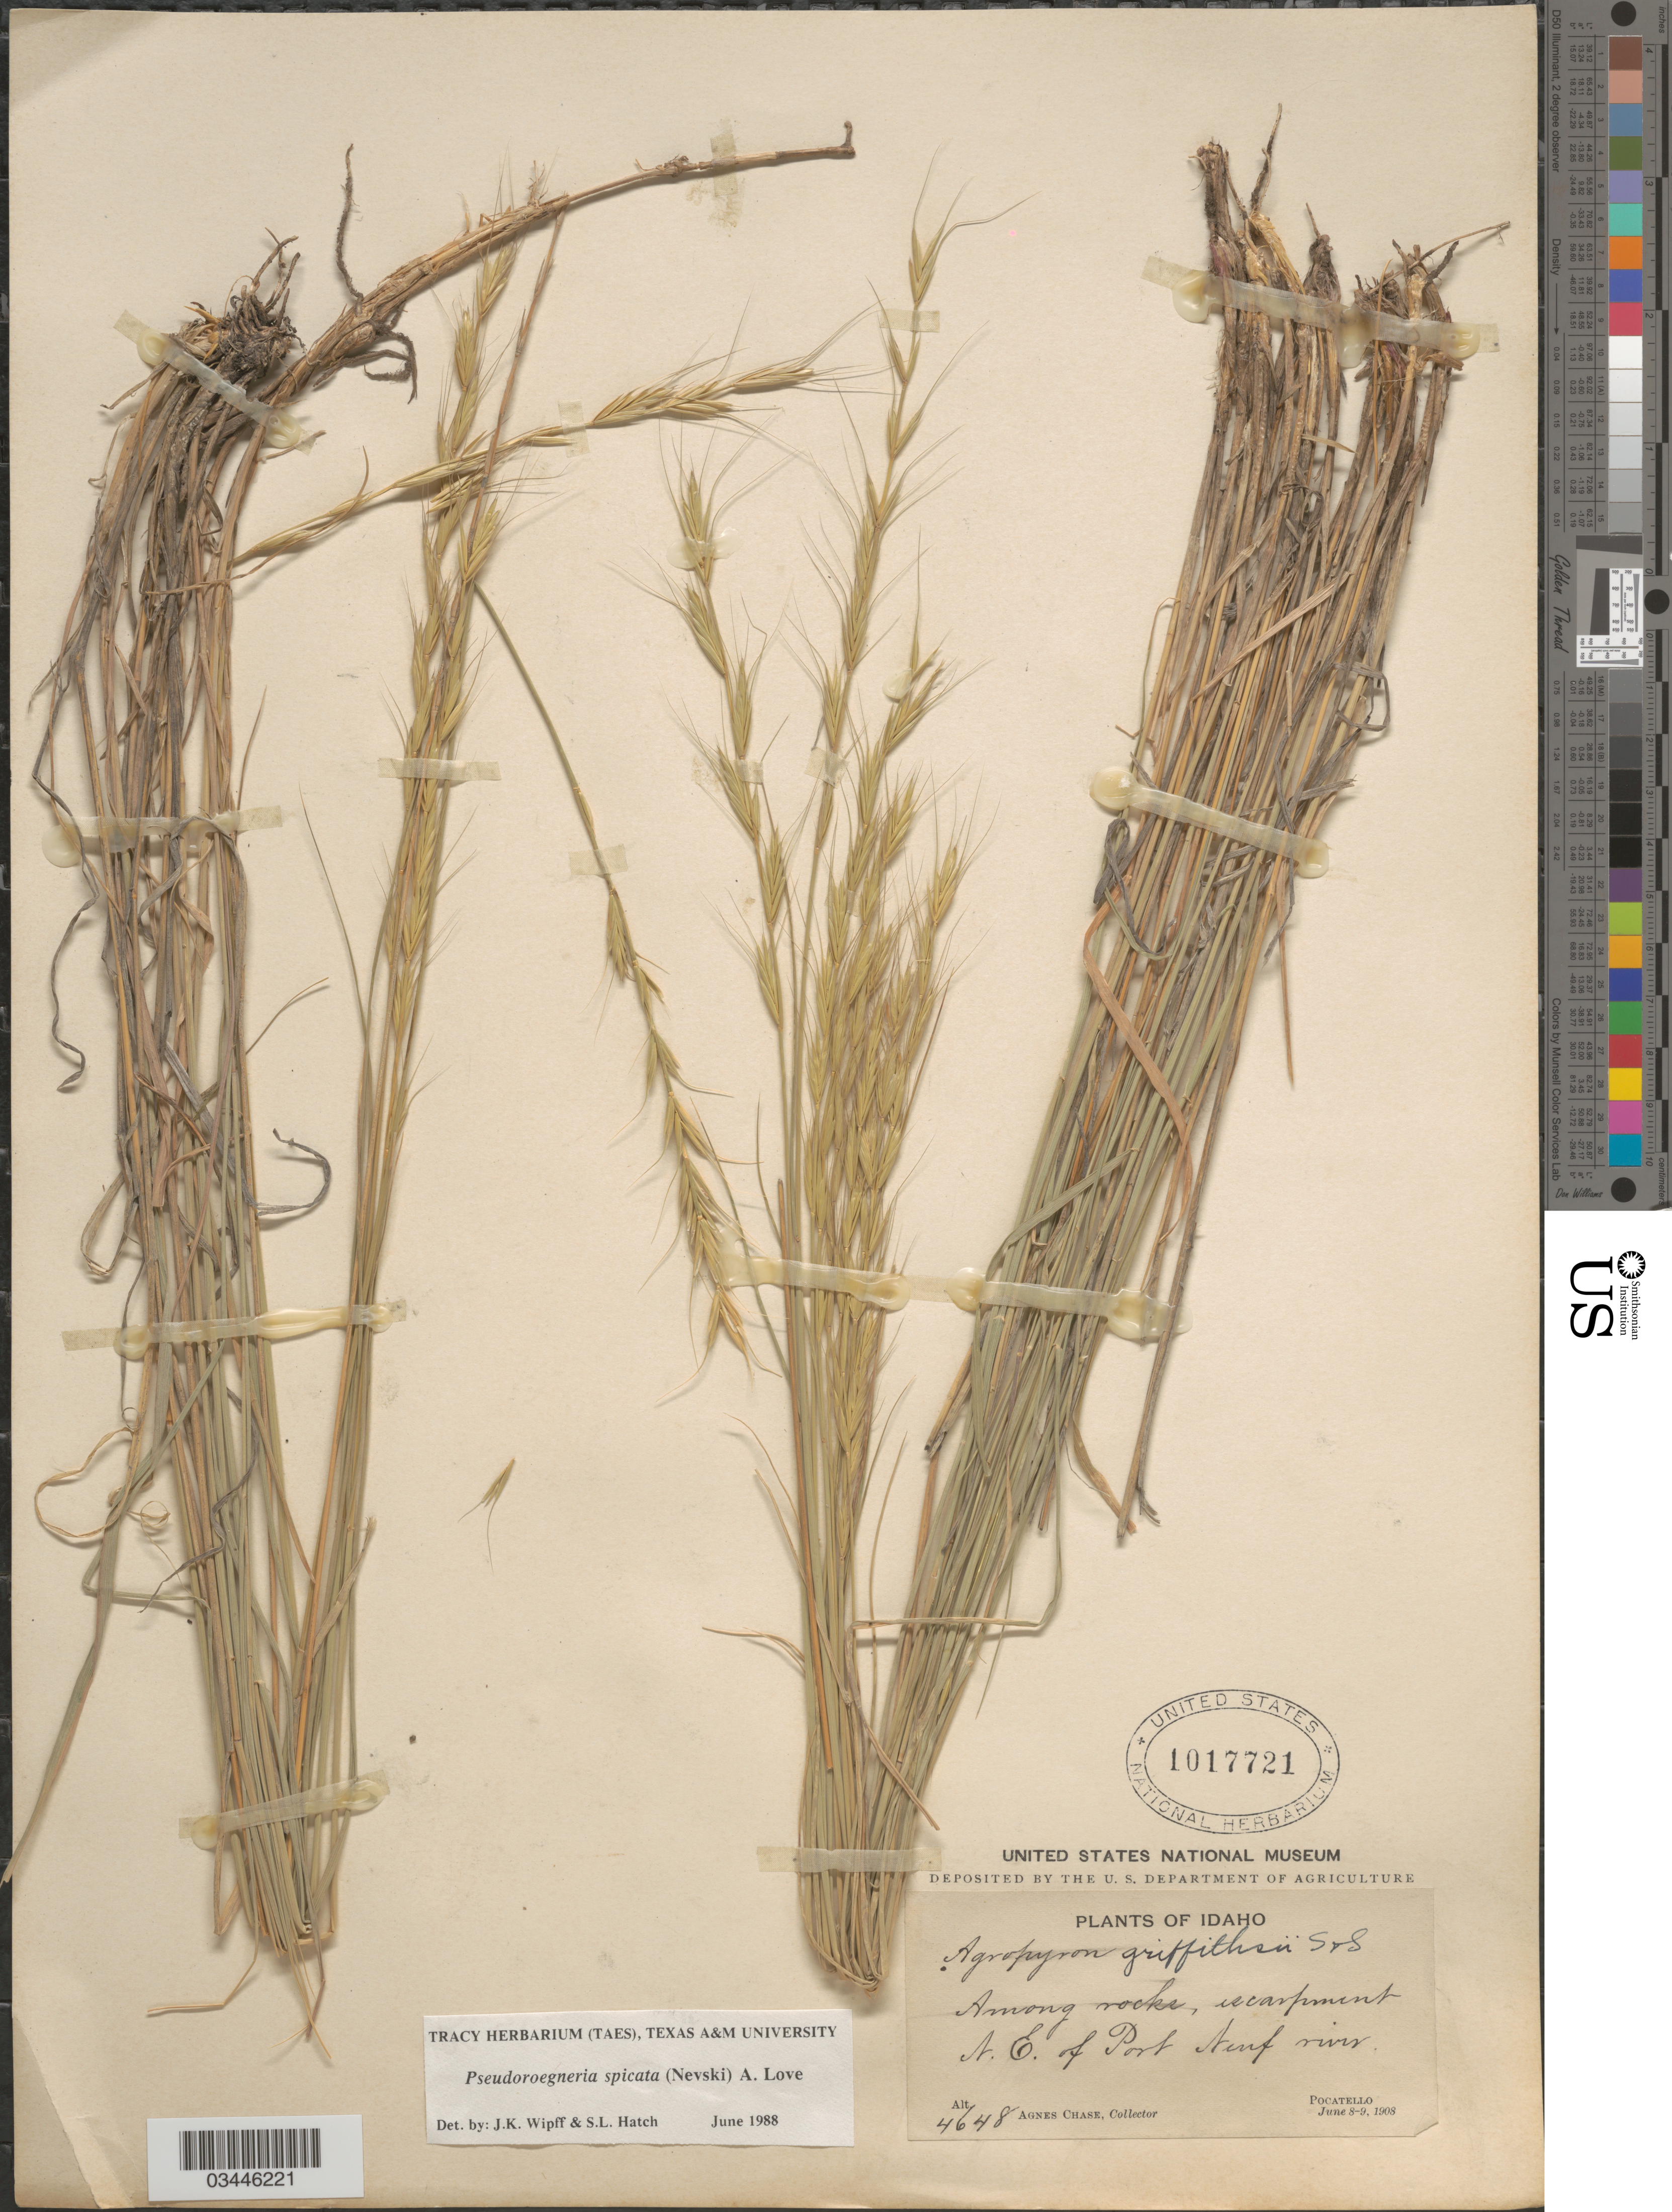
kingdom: Plantae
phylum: Tracheophyta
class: Liliopsida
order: Poales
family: Poaceae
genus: Pseudoroegneria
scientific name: Pseudoroegneria spicata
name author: (Pursh) Á. Löve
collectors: A. Chase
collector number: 4648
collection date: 1908-06-08/1908-06-09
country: United States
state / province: Idaho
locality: Among rocks, escarpment N.E. of Port Neuf river. Pocatello.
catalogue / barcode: US 1017721